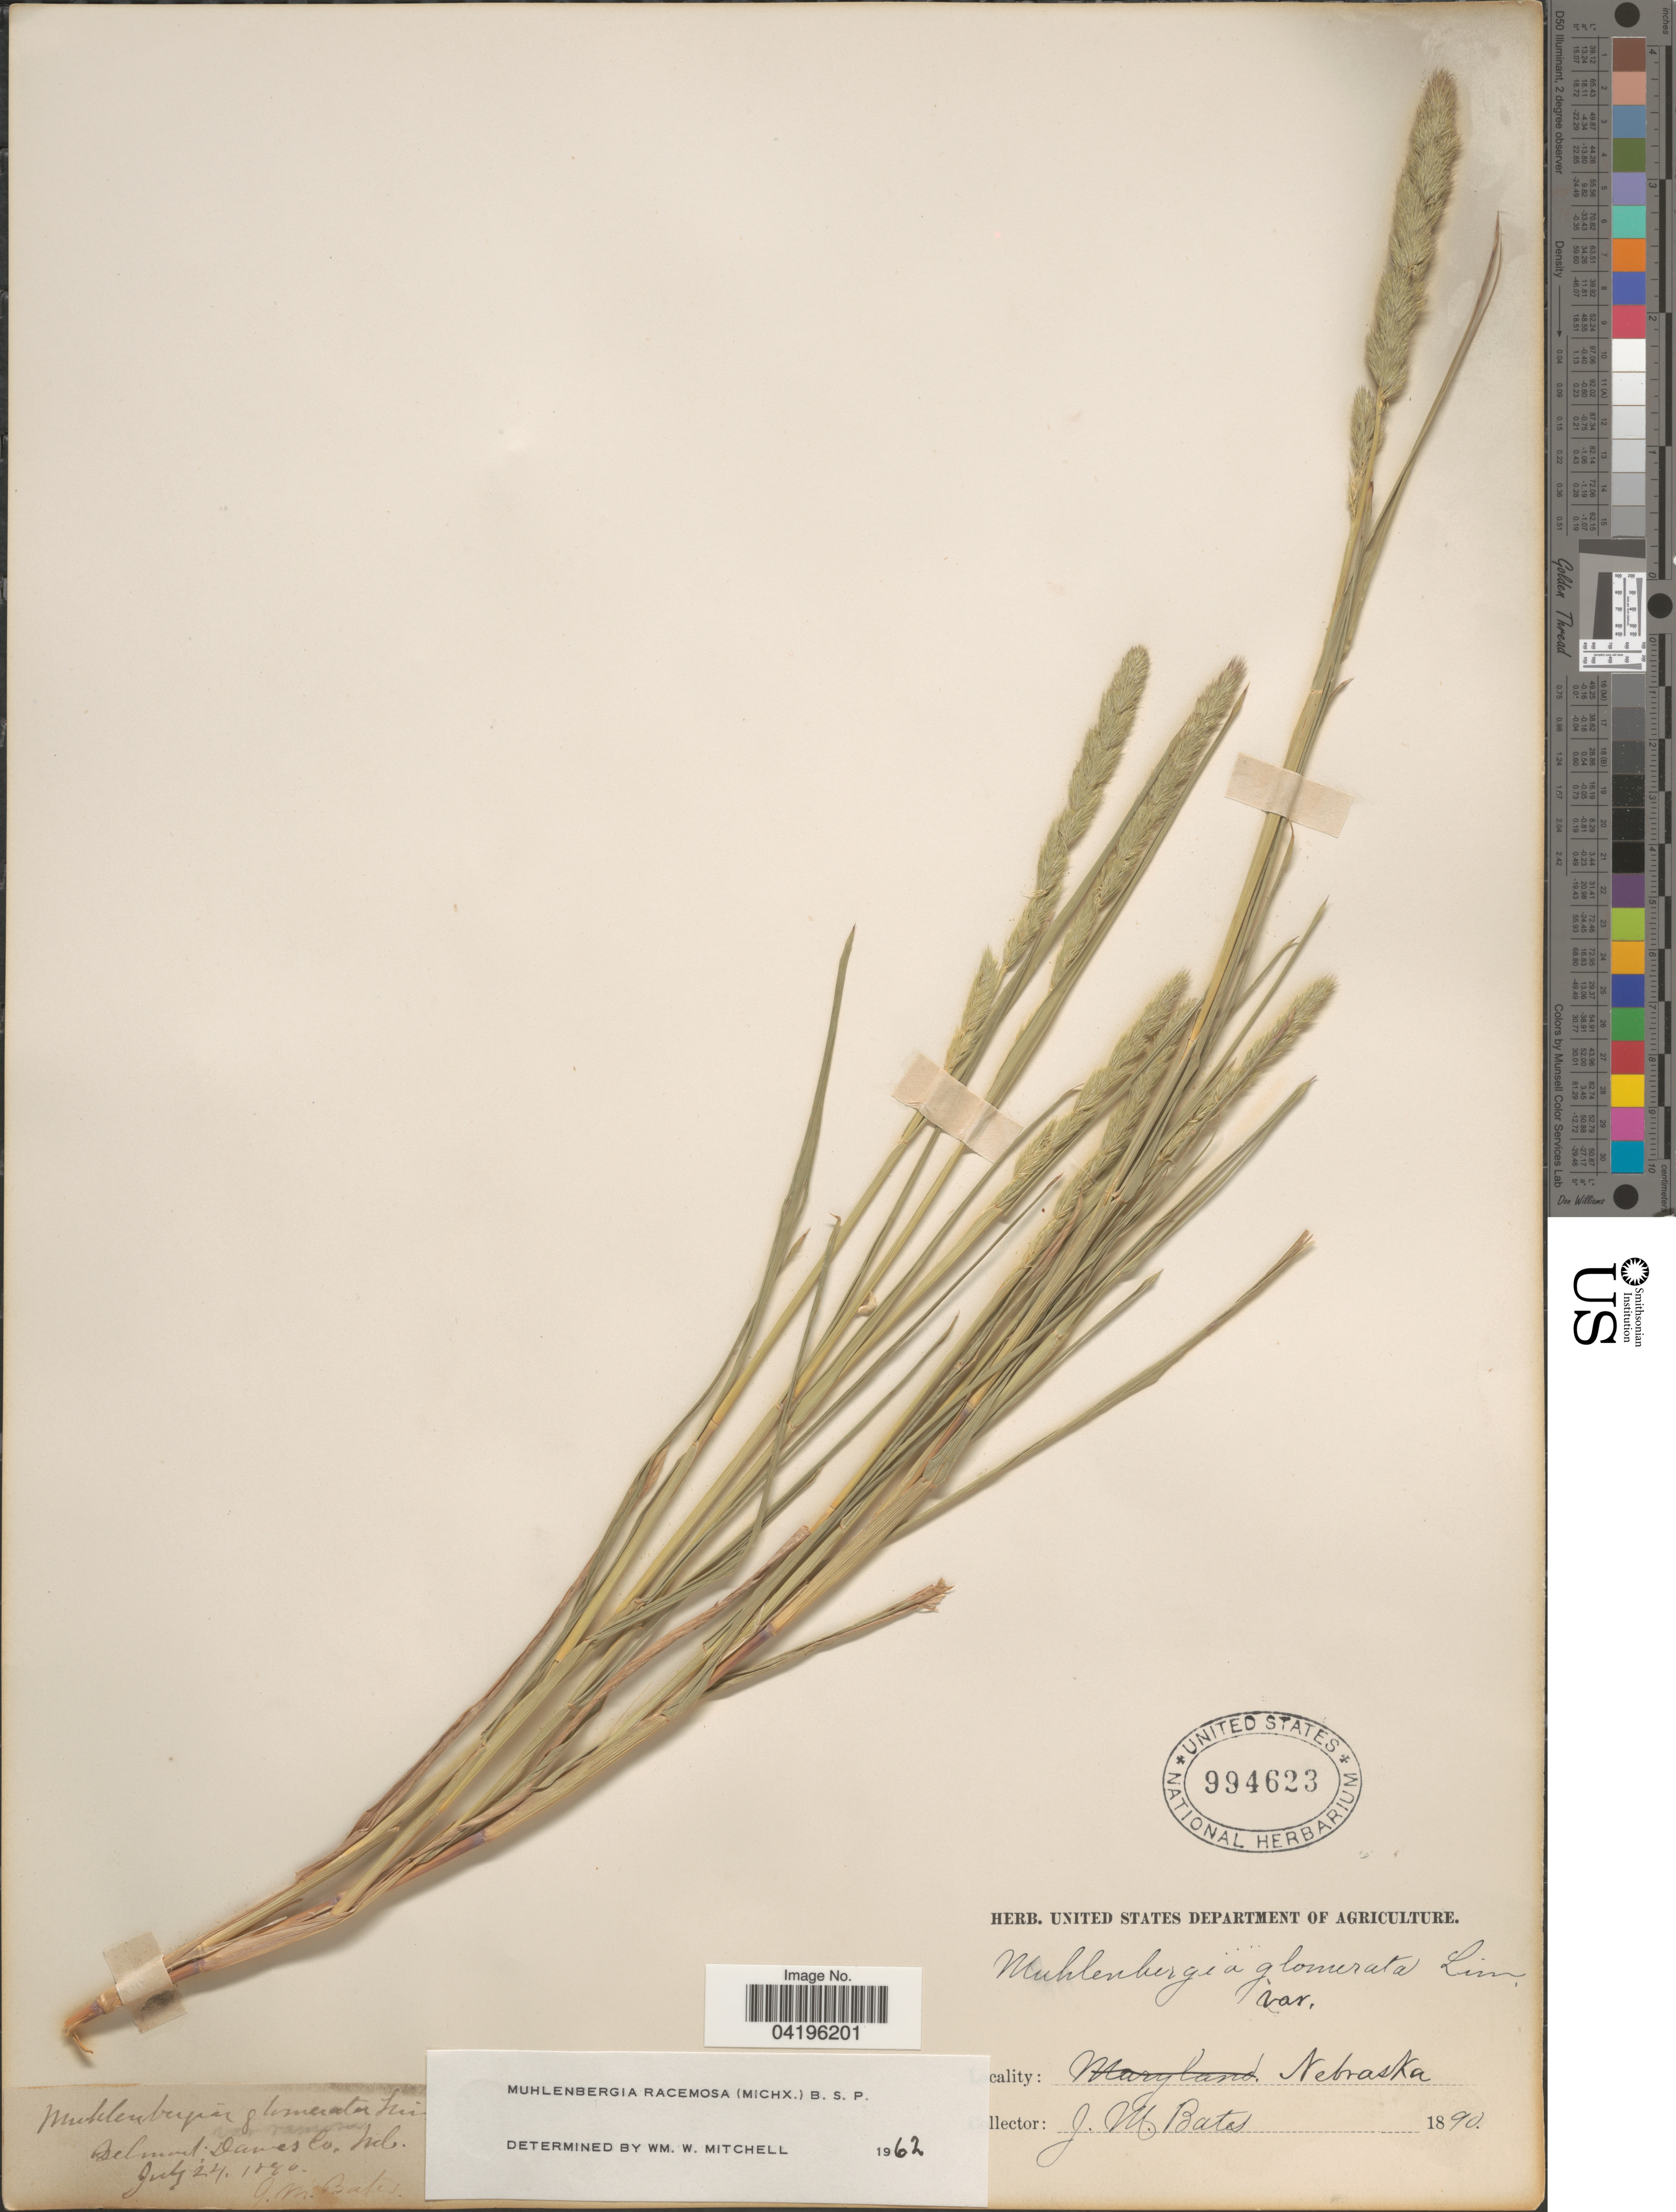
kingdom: Plantae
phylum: Tracheophyta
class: Liliopsida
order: Poales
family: Poaceae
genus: Muhlenbergia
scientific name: Muhlenbergia racemosa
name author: (Michx.) Britton et al.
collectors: J. Bates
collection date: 1890-07-24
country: United States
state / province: Nebraska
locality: Belmont, Dawes Co.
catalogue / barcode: US 994623